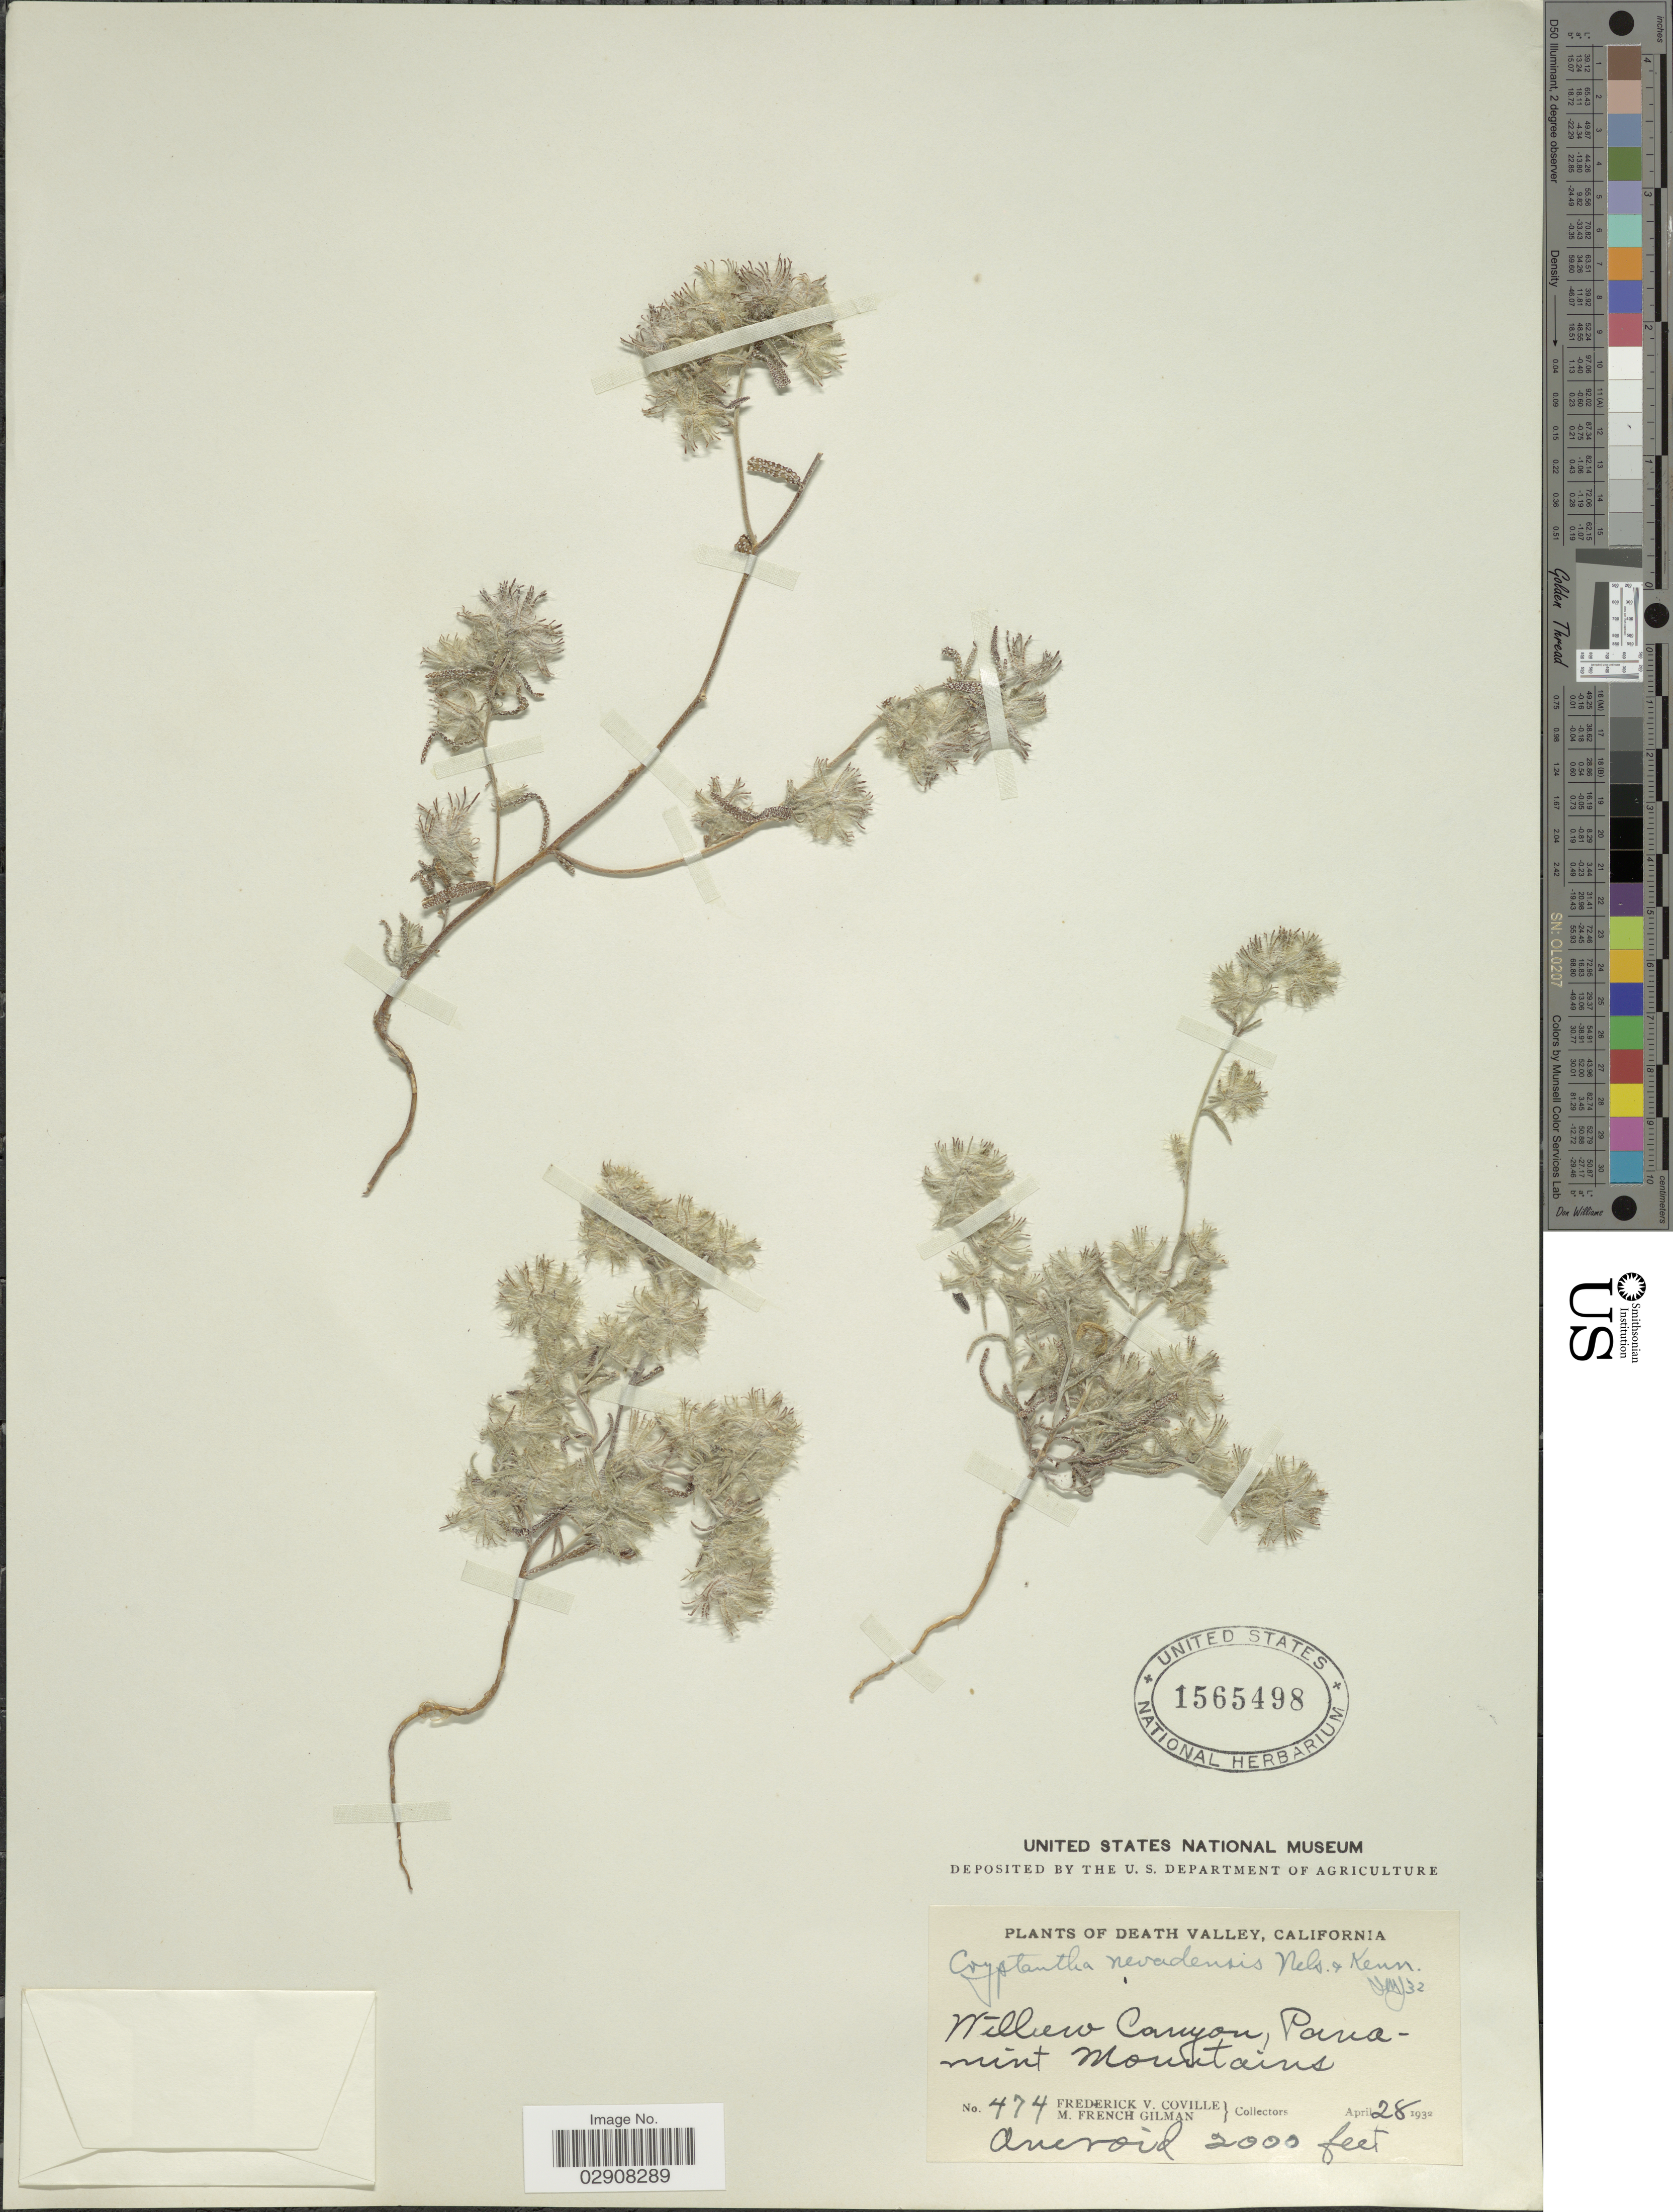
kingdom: Plantae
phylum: Tracheophyta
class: Magnoliopsida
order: Boraginales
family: Boraginaceae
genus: Cryptantha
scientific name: Cryptantha nevadensis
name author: A. Nelson & P.B. Kenn.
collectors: F. V. Coville & M. F. Gilman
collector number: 474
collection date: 1932-04-28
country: United States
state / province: California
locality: Death Valley. Willow Canyon, Panamint Mountains. Aneroid.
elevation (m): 610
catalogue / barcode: US 1565498